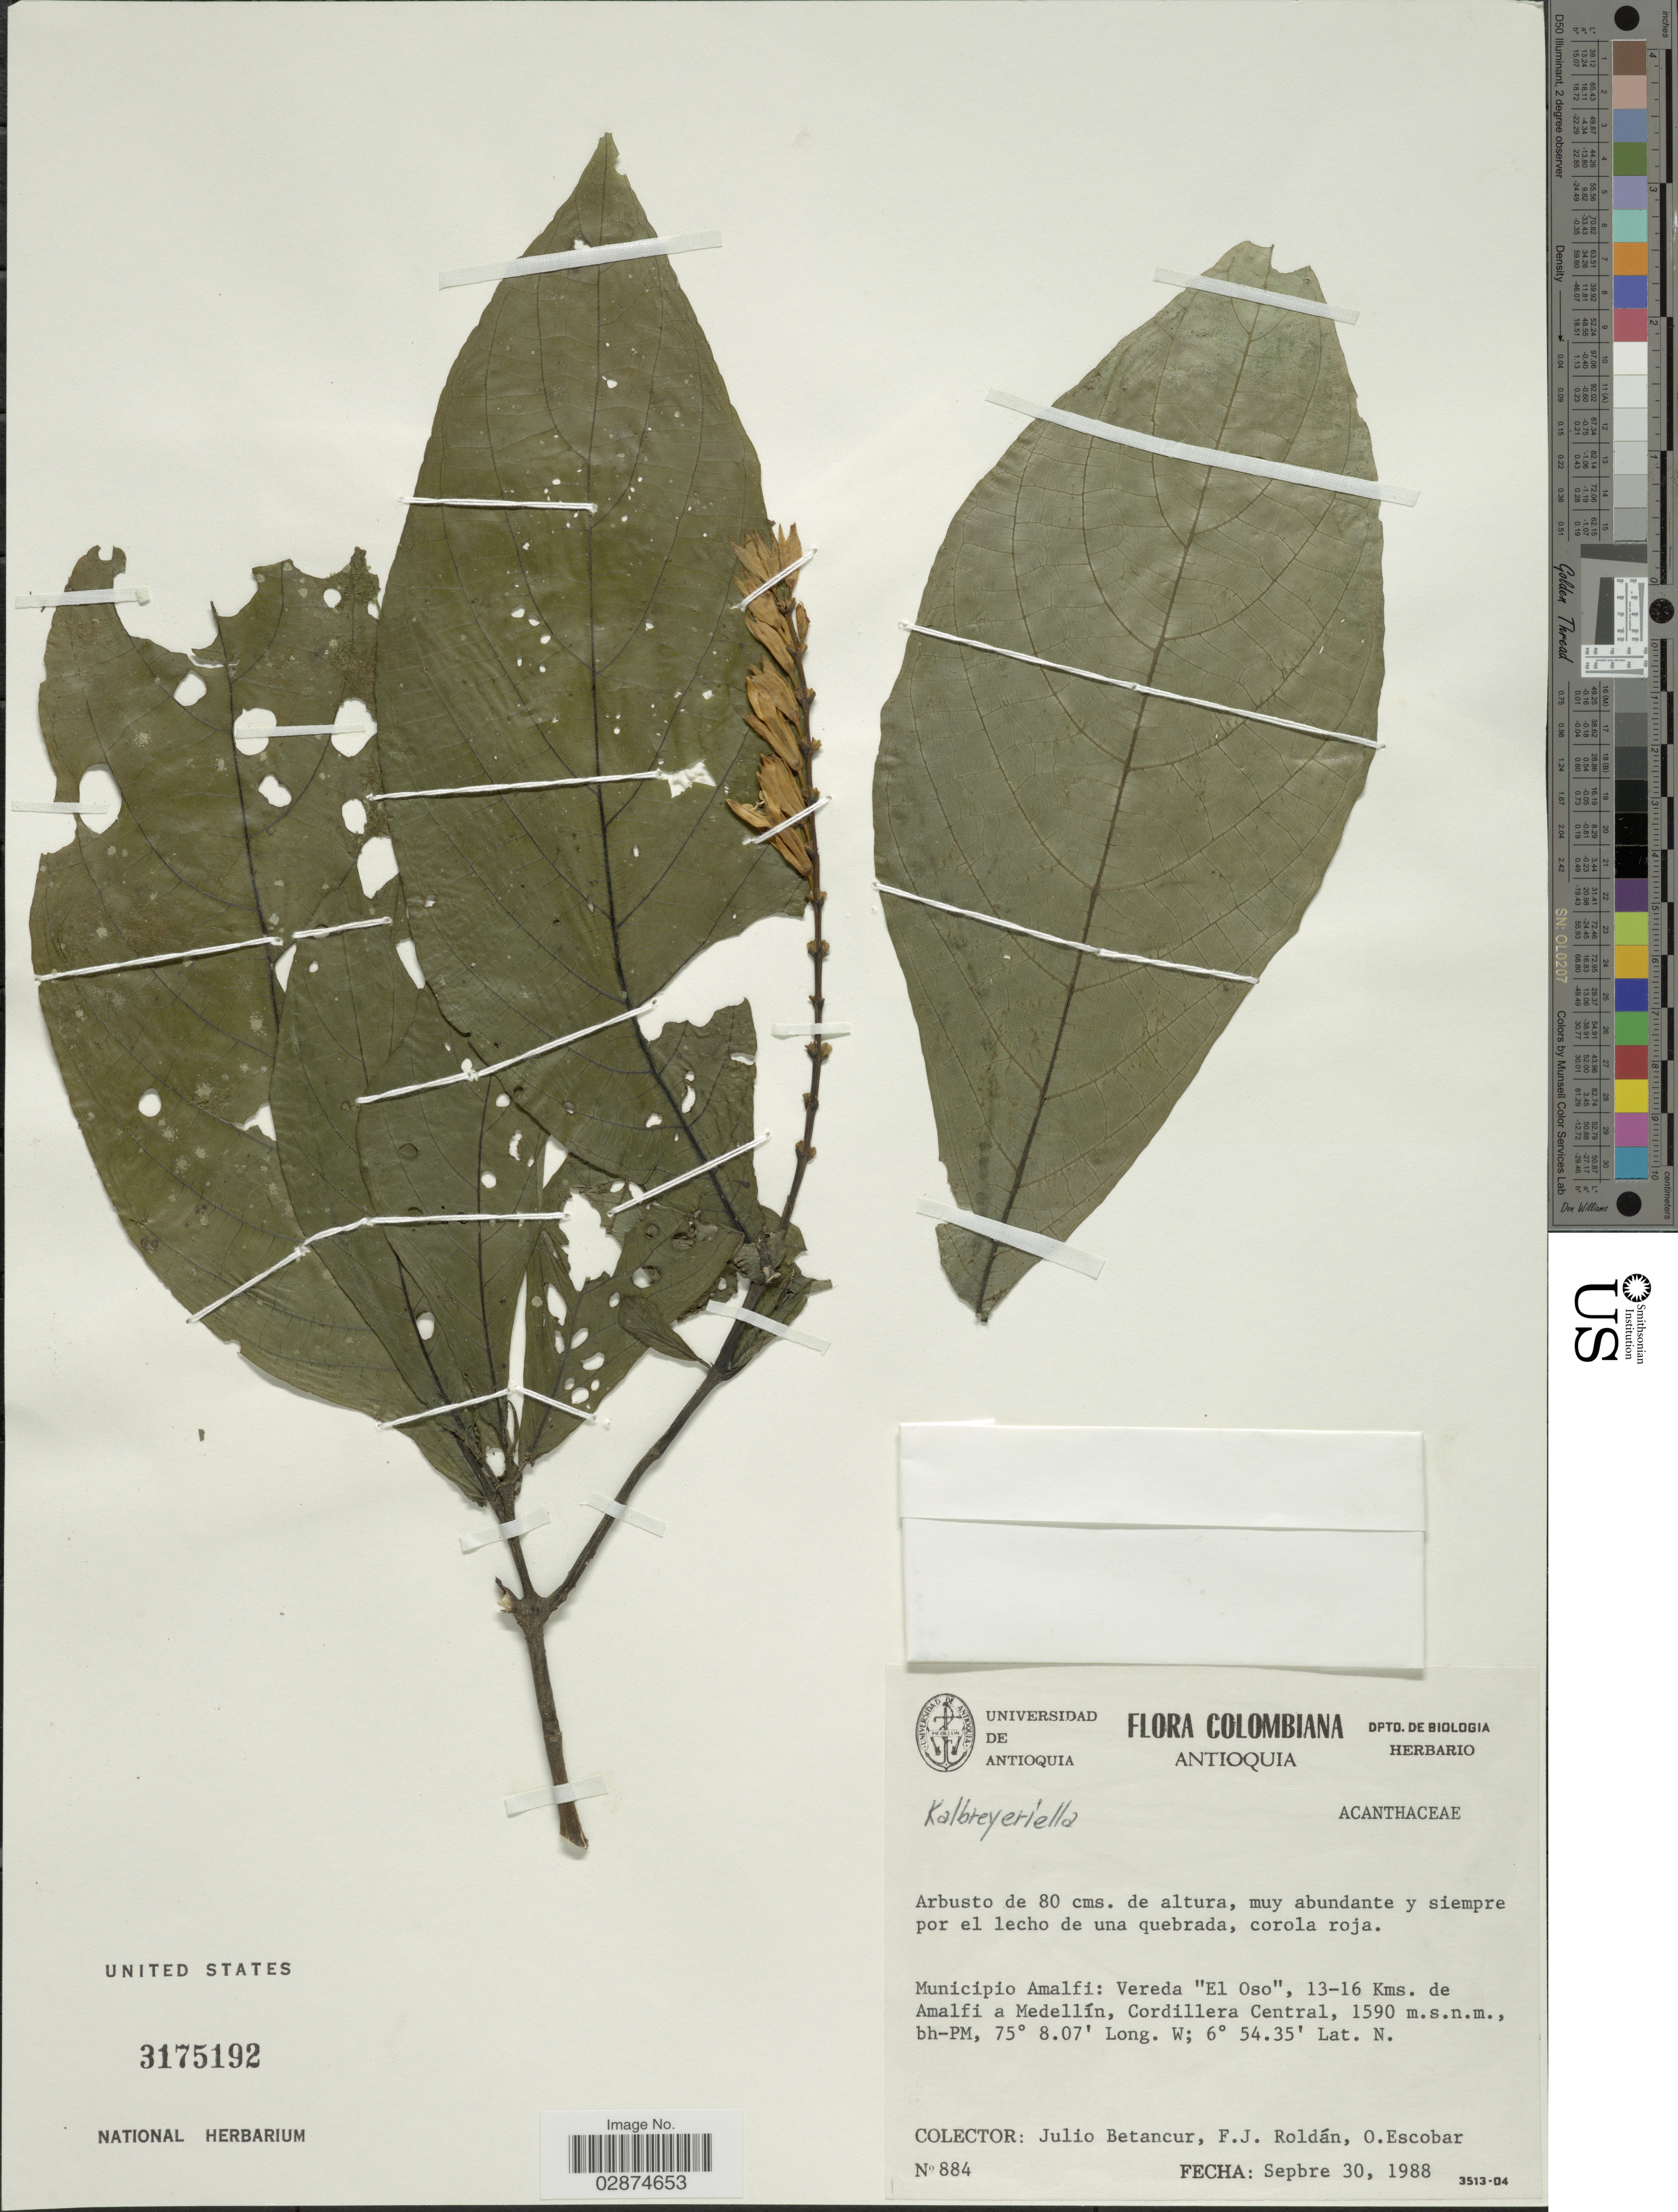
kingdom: Plantae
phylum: Tracheophyta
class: Magnoliopsida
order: Lamiales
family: Acanthaceae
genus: Kalbreyeriella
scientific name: Kalbreyeriella sp.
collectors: J. Betancur, F. J. Roldán & O. Escobar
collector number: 884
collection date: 1988-09-30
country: Colombia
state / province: Antioquia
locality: Municipio Amalfi: Vereda "El Oso", 13-16 Kms. de Amalfi a Medellín, Cordillera Central, bh-PM.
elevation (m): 1590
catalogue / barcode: US 3175192